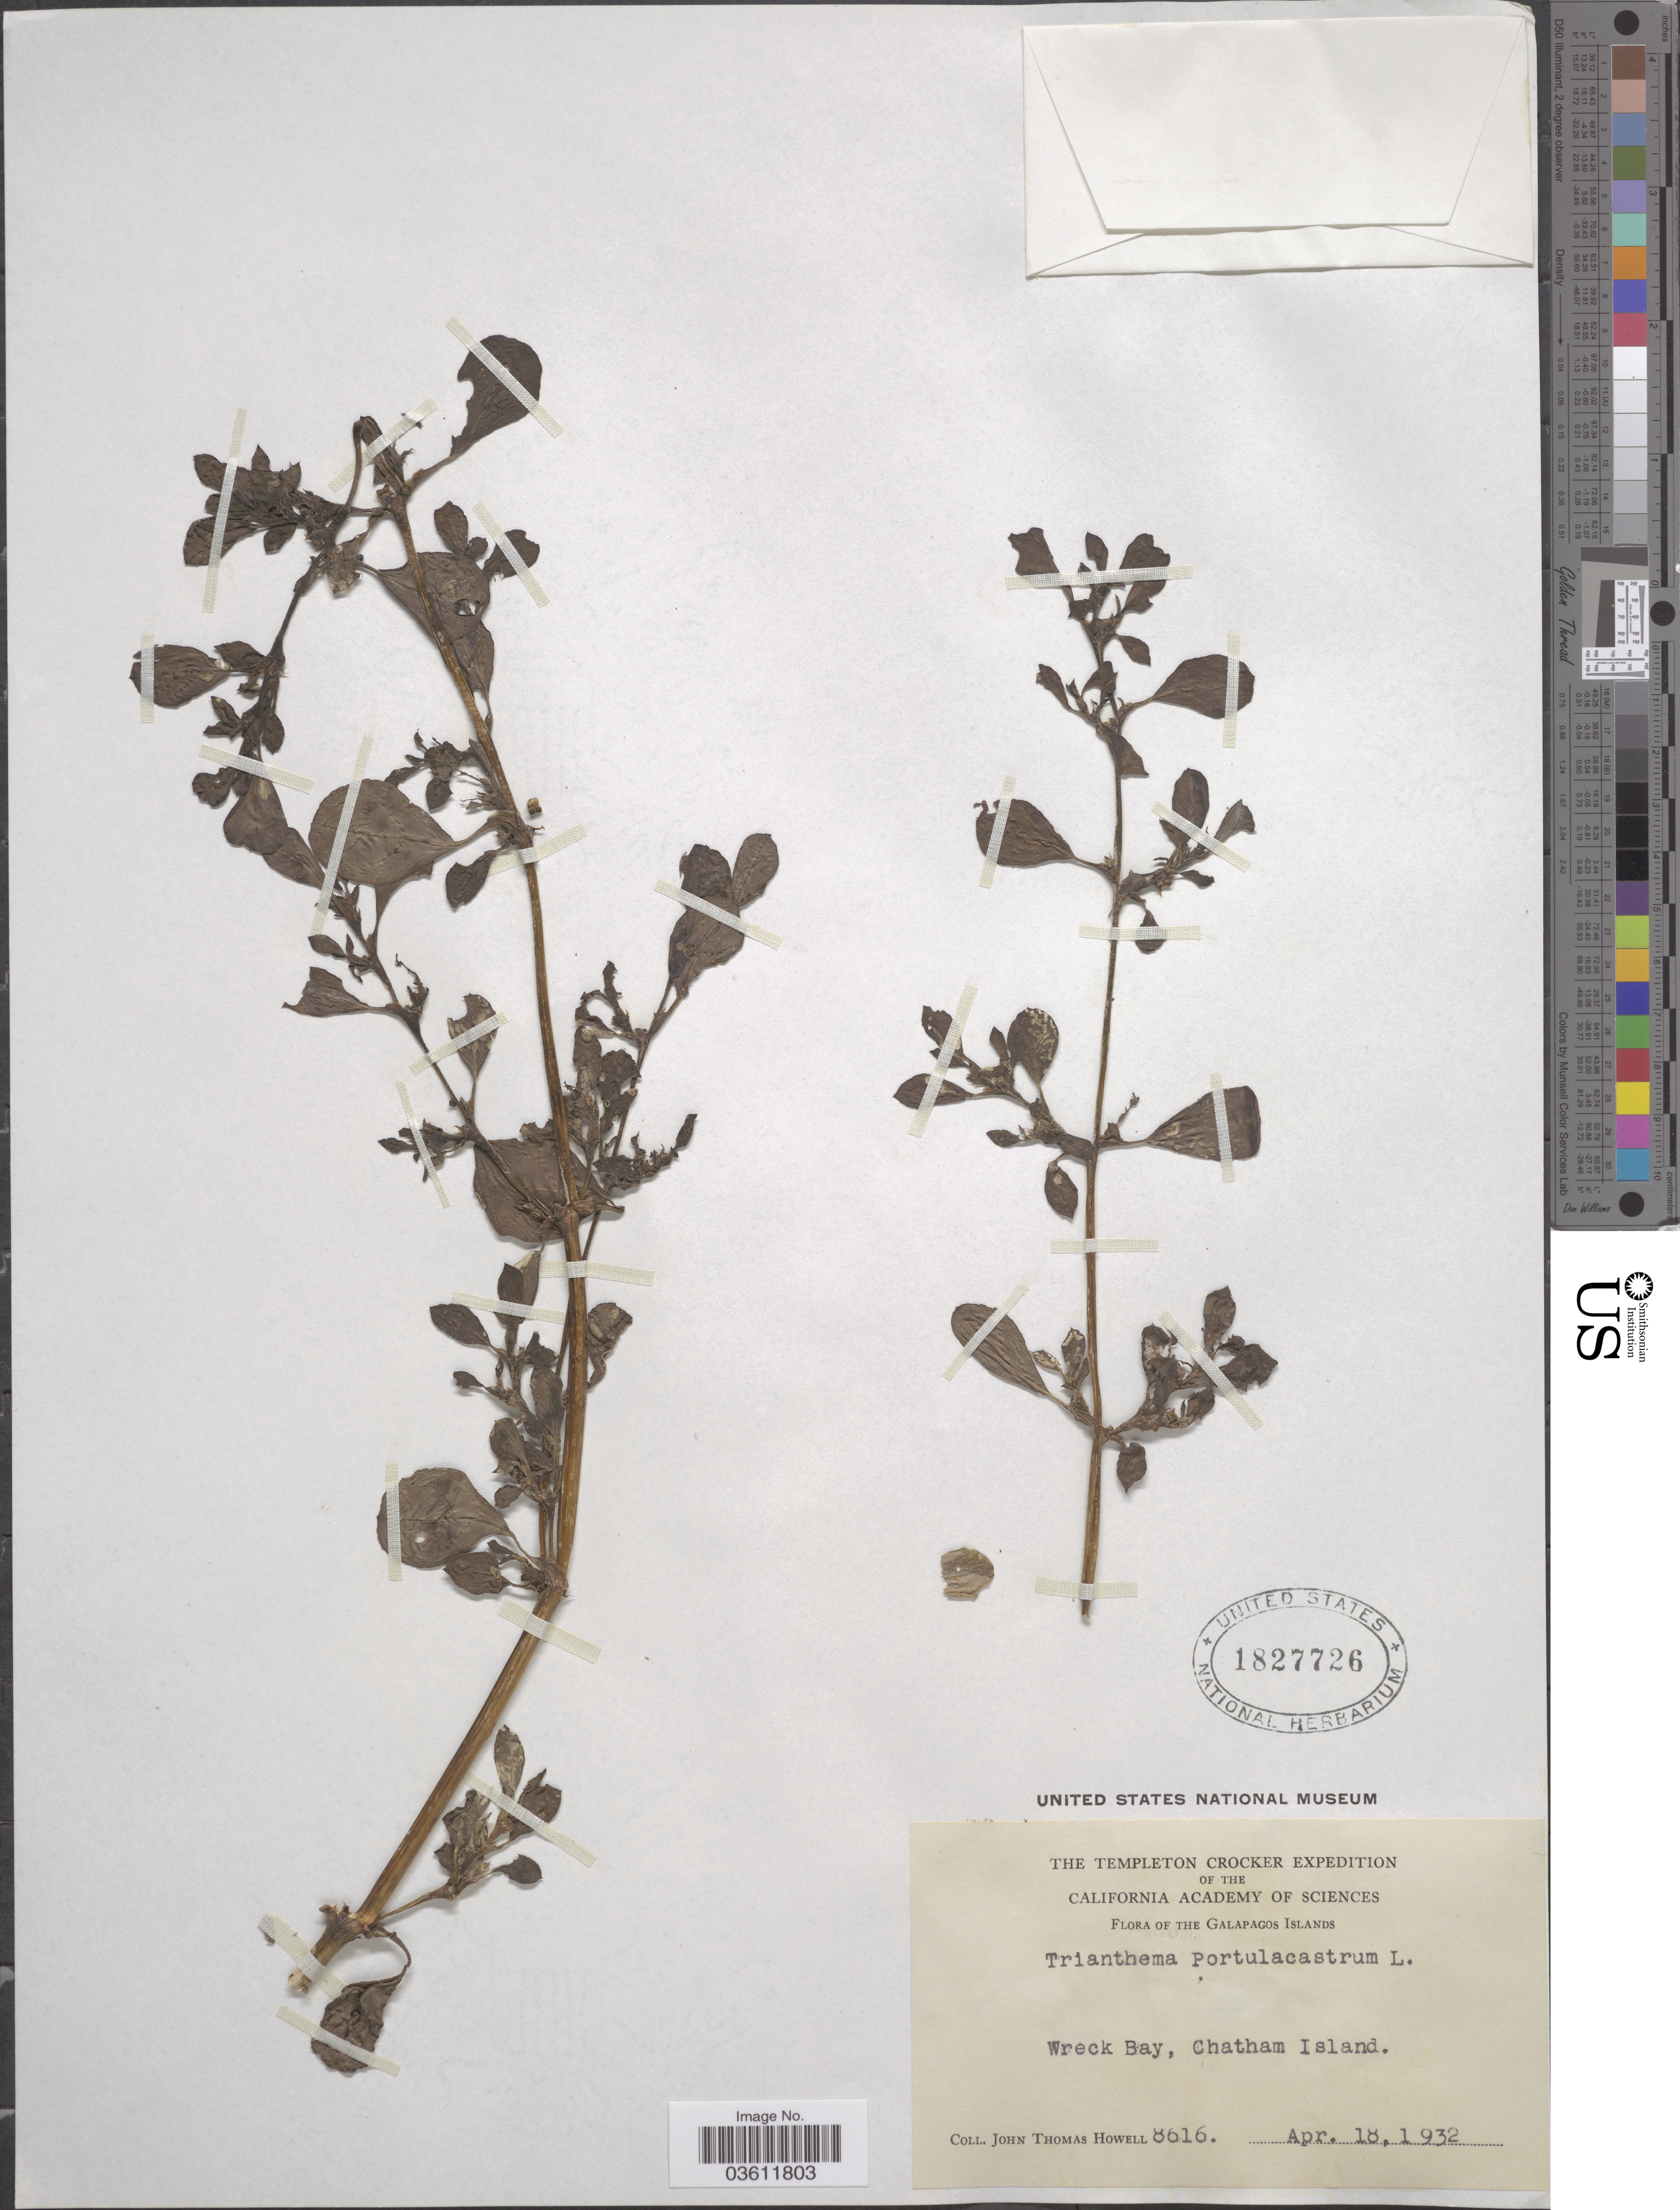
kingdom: Plantae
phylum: Tracheophyta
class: Magnoliopsida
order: Caryophyllales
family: Aizoaceae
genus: Trianthema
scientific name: Trianthema portulacastrum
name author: L.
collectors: J. T. Howell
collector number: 8616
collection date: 1932-04-18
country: Ecuador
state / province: Colón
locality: The Galapagos Island. Wreck Bay, Chatham Island.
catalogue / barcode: US 1827726